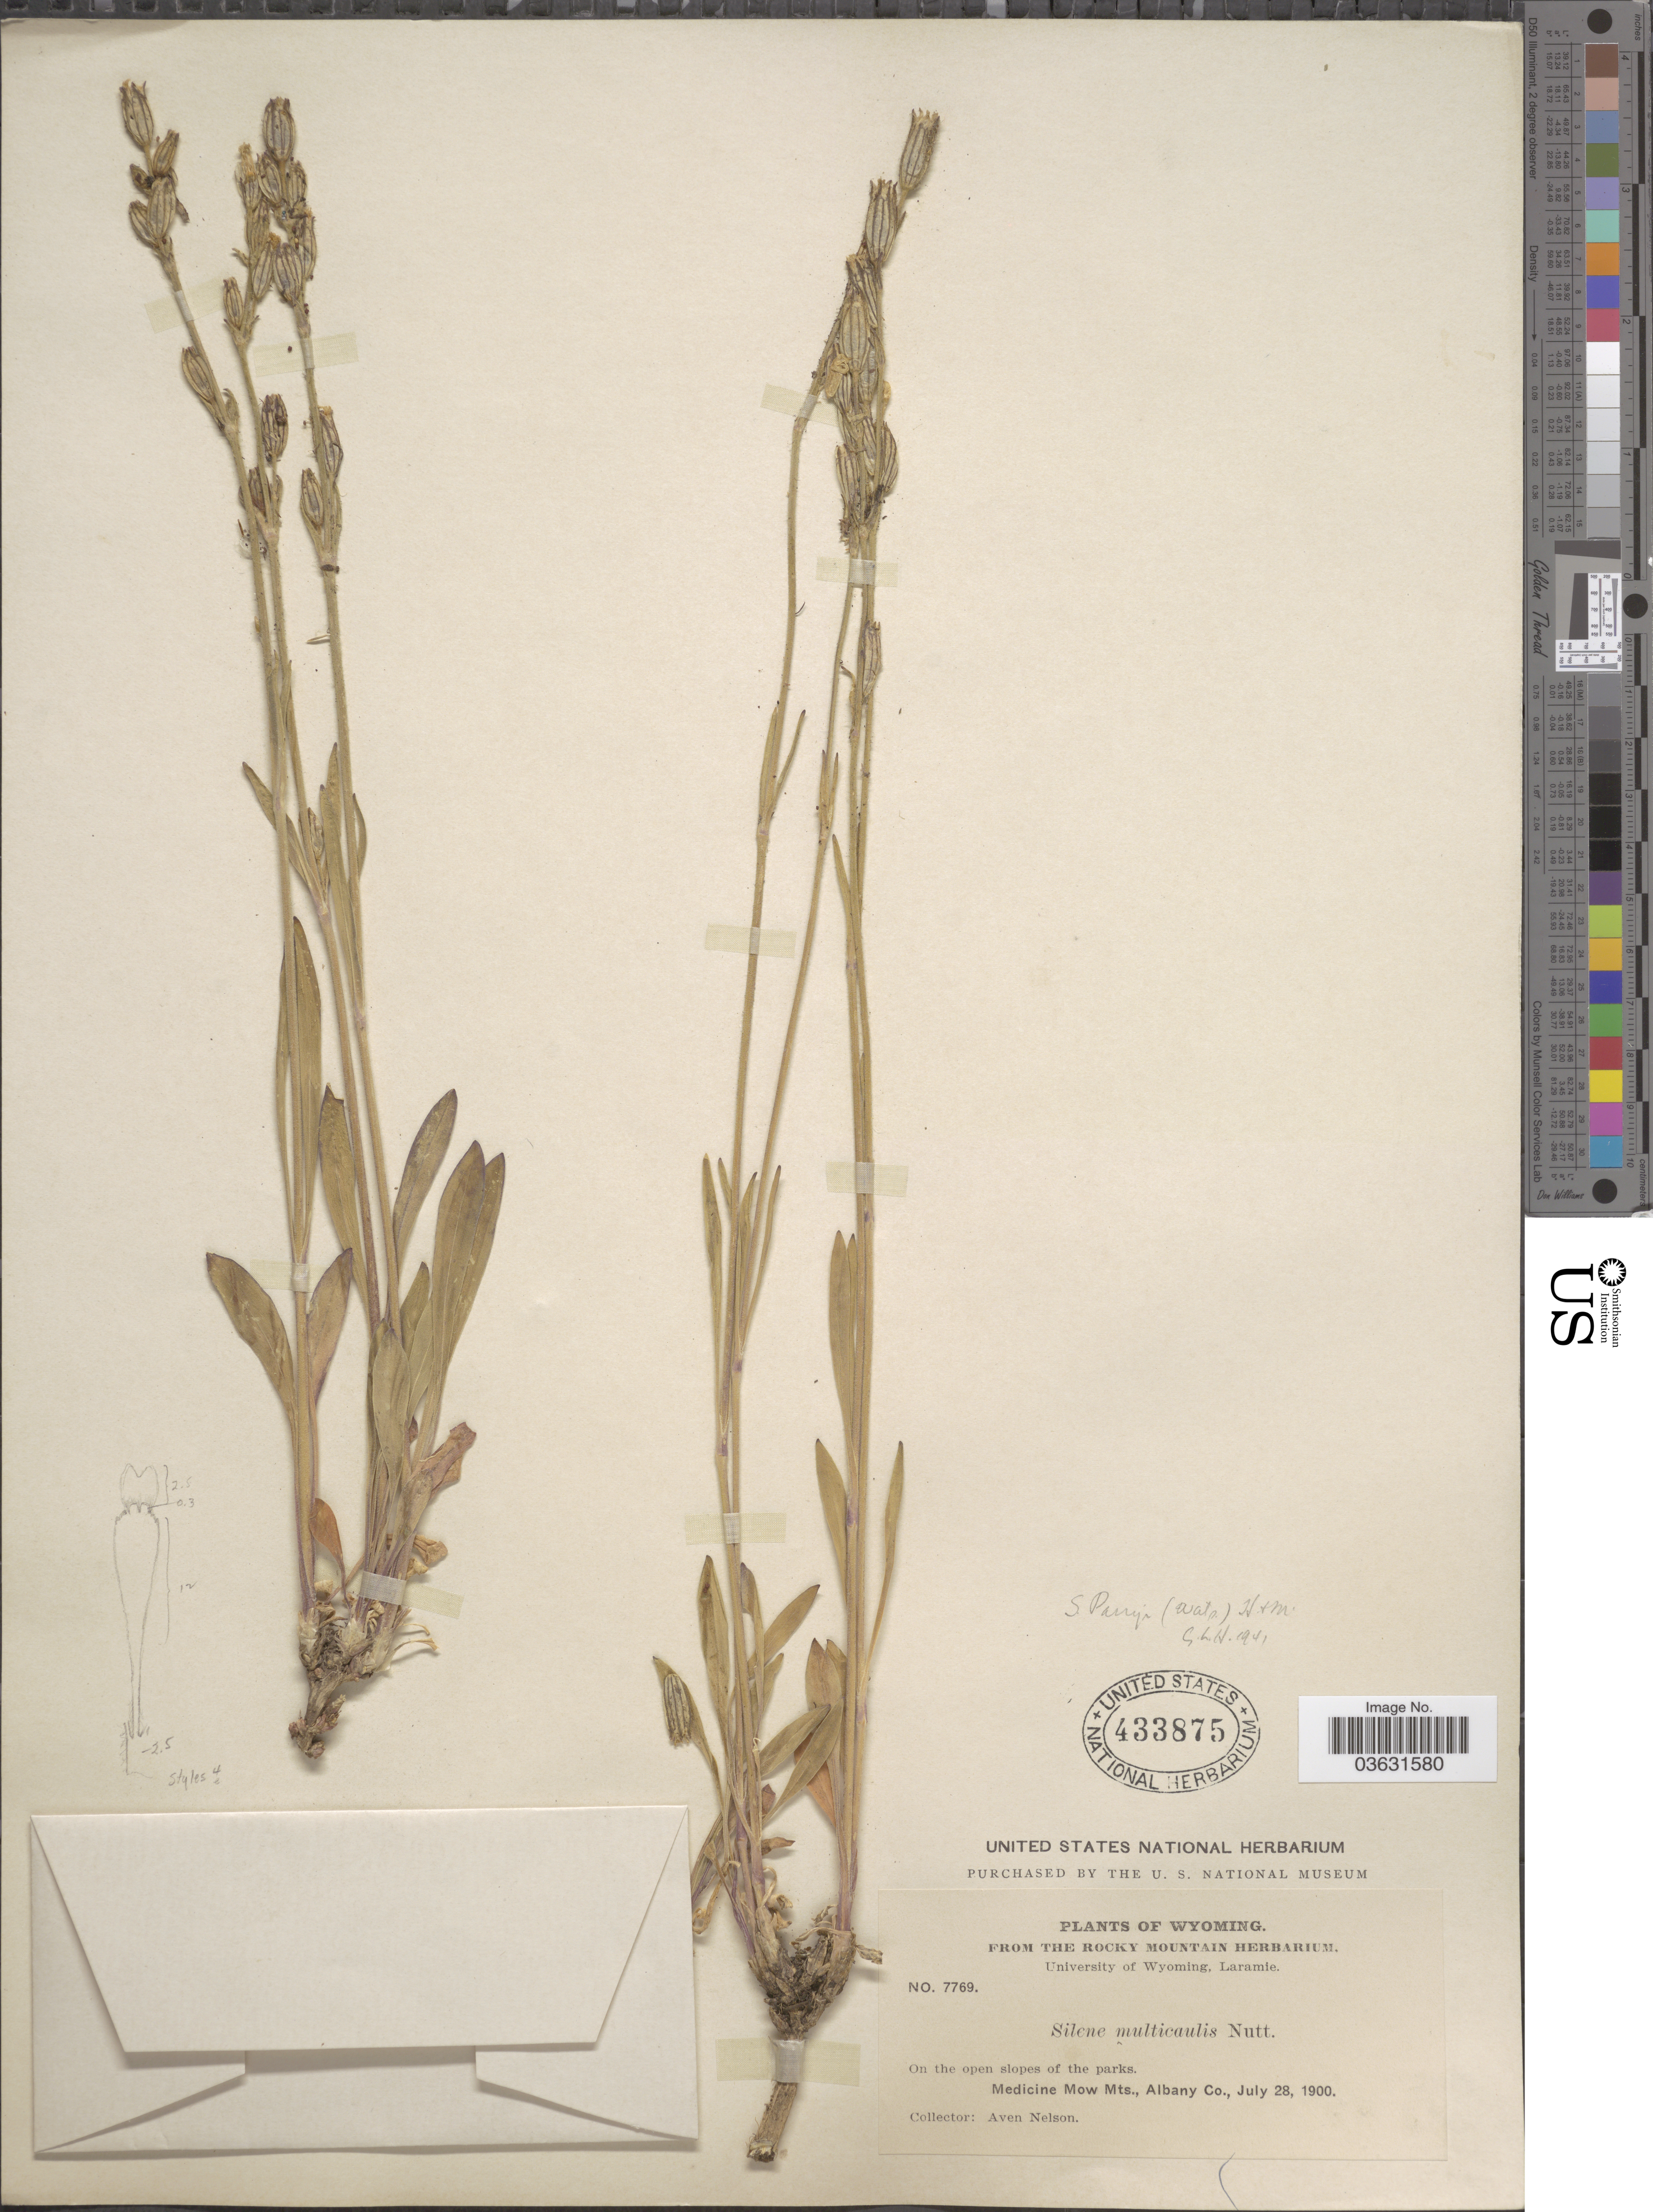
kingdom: Plantae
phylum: Tracheophyta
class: Magnoliopsida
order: Caryophyllales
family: Caryophyllaceae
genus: Silene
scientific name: Silene parryi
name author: (S. Watson) C.L. Hitchc. & Maguire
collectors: A. Nelson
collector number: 7769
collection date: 1900-07-28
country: United States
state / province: Wyoming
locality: Medicine Mow Mts., Albany Co.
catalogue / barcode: US 433875